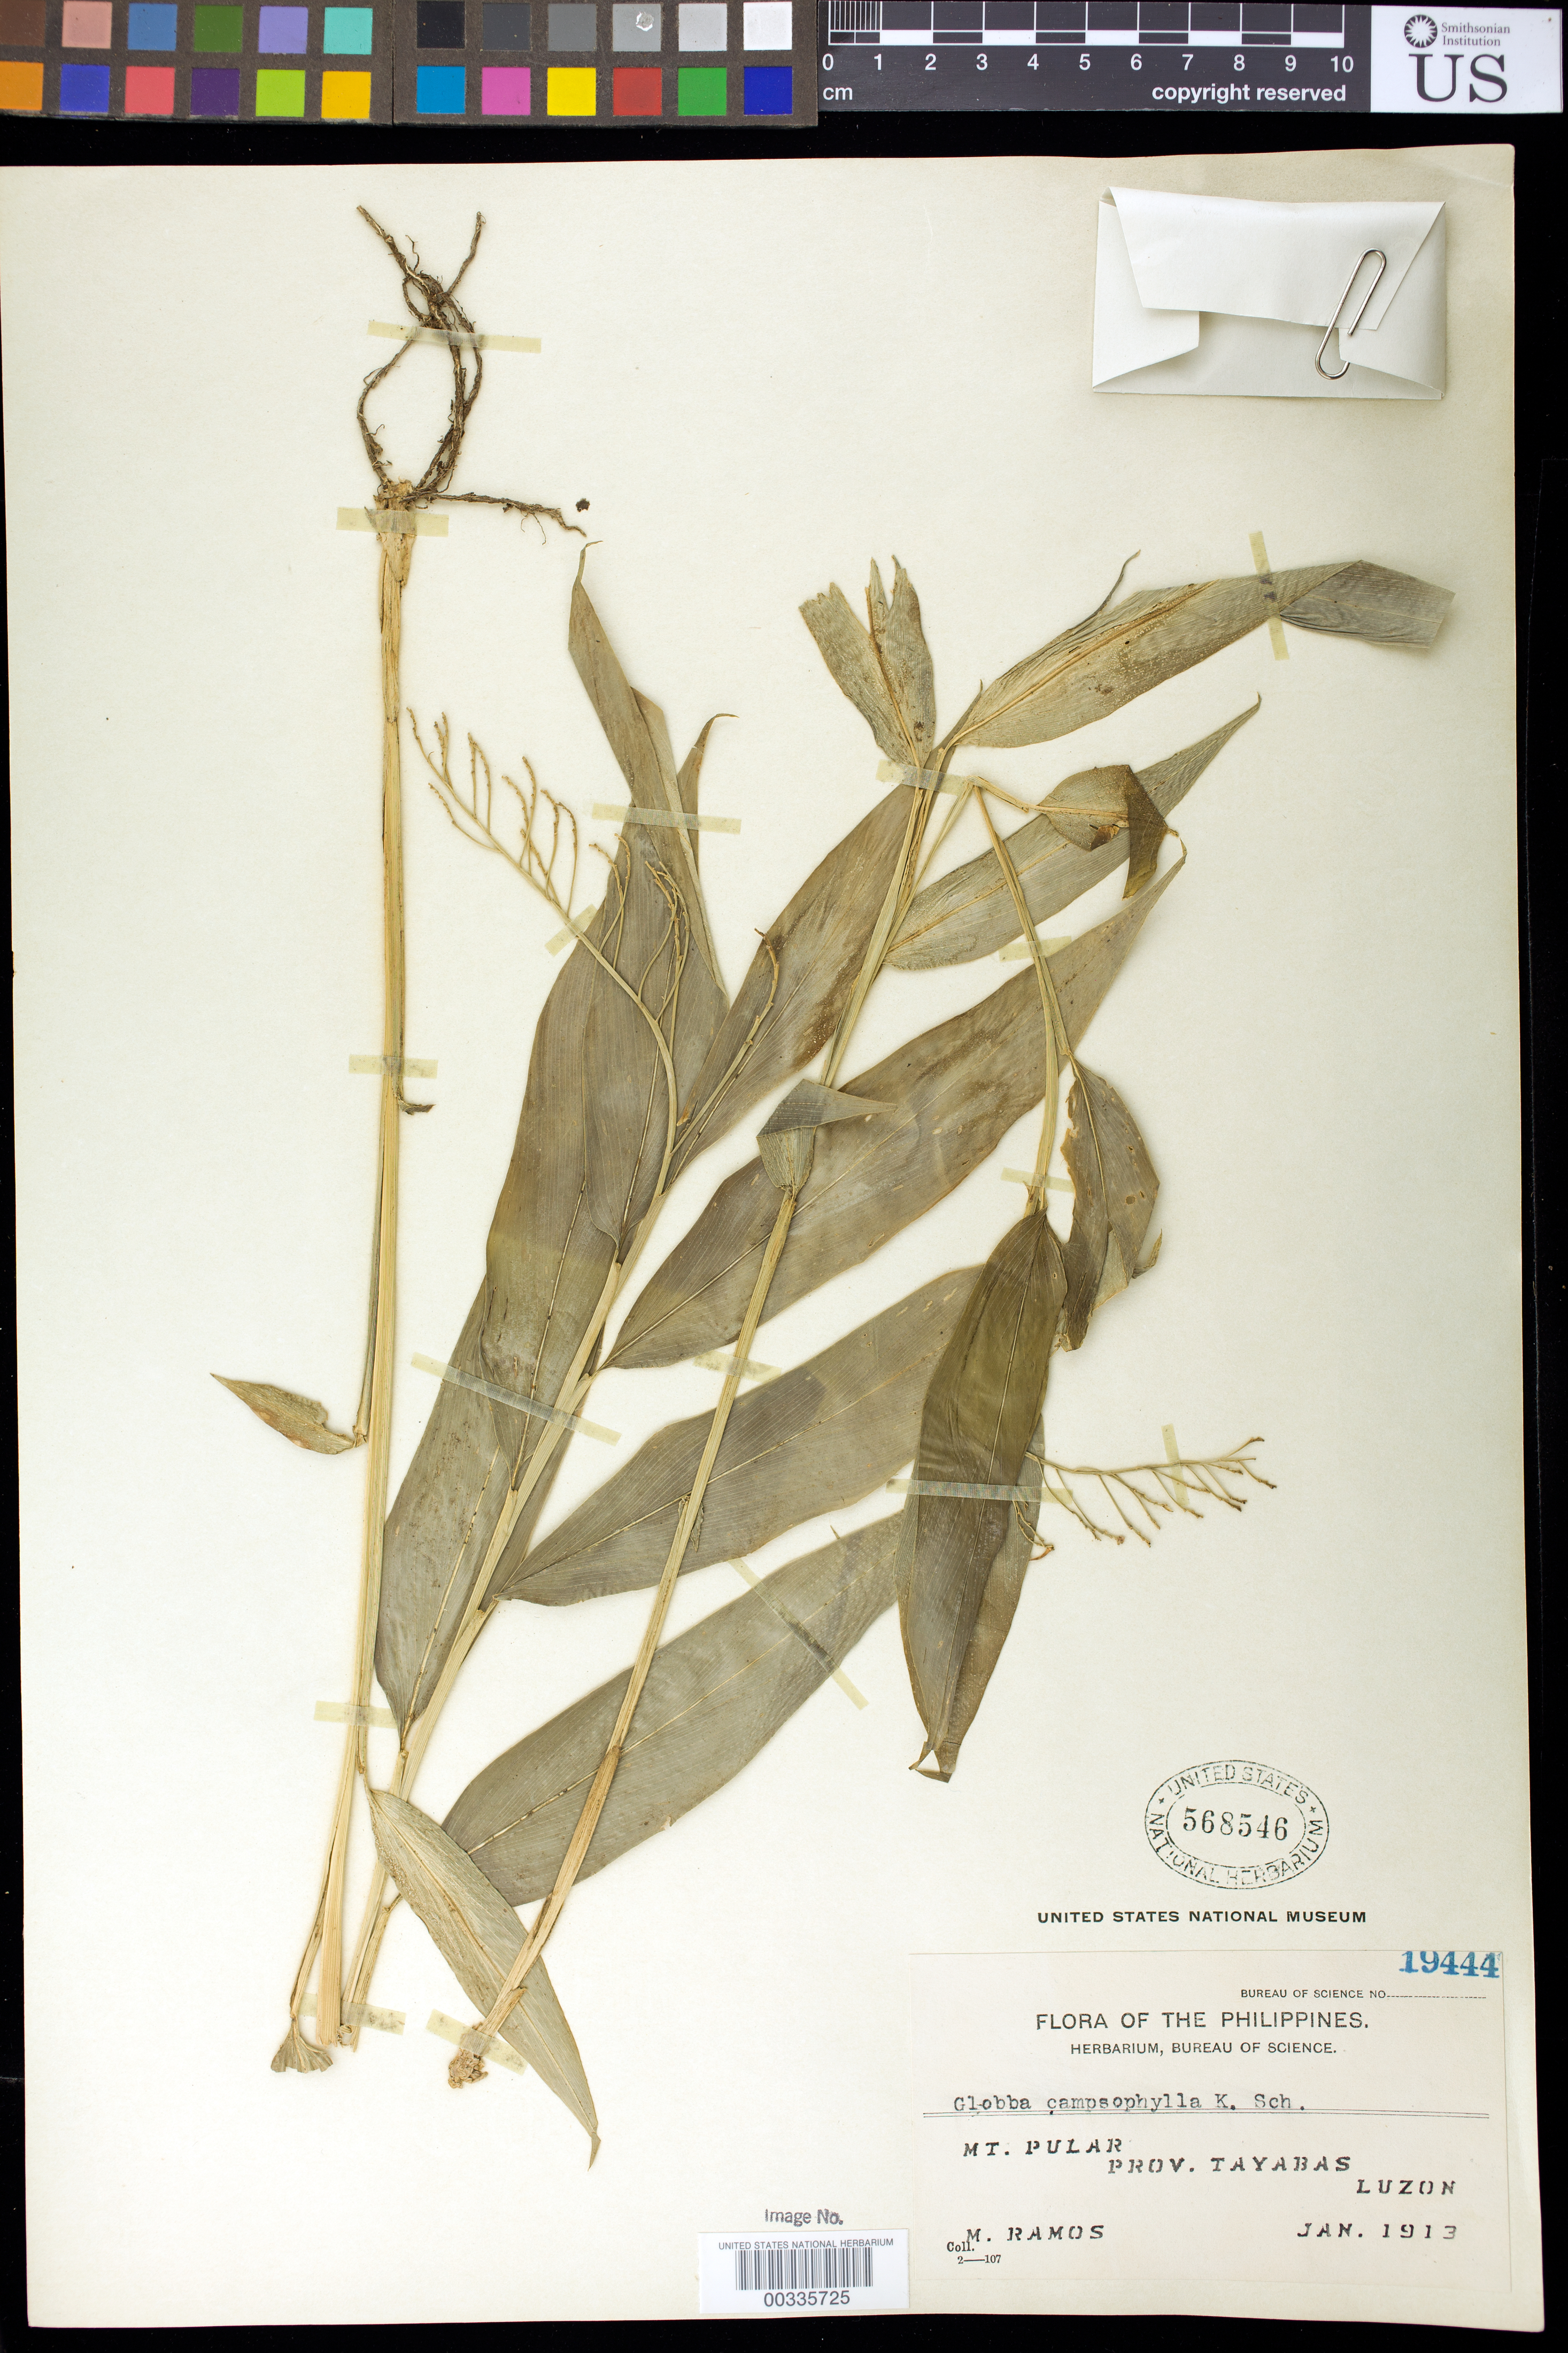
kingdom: Plantae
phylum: Tracheophyta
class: Liliopsida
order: Zingiberales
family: Zingiberaceae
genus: Globba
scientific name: Globba campsophylla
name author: K. Schum.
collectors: M. Ramos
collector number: Bur. Sci. 19444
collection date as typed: Jan 1913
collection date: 1913-01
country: Philippines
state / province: Calabarzon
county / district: Quezon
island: Luzon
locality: Mt pular, tayabas prov. [= quezon province]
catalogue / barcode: US 568546